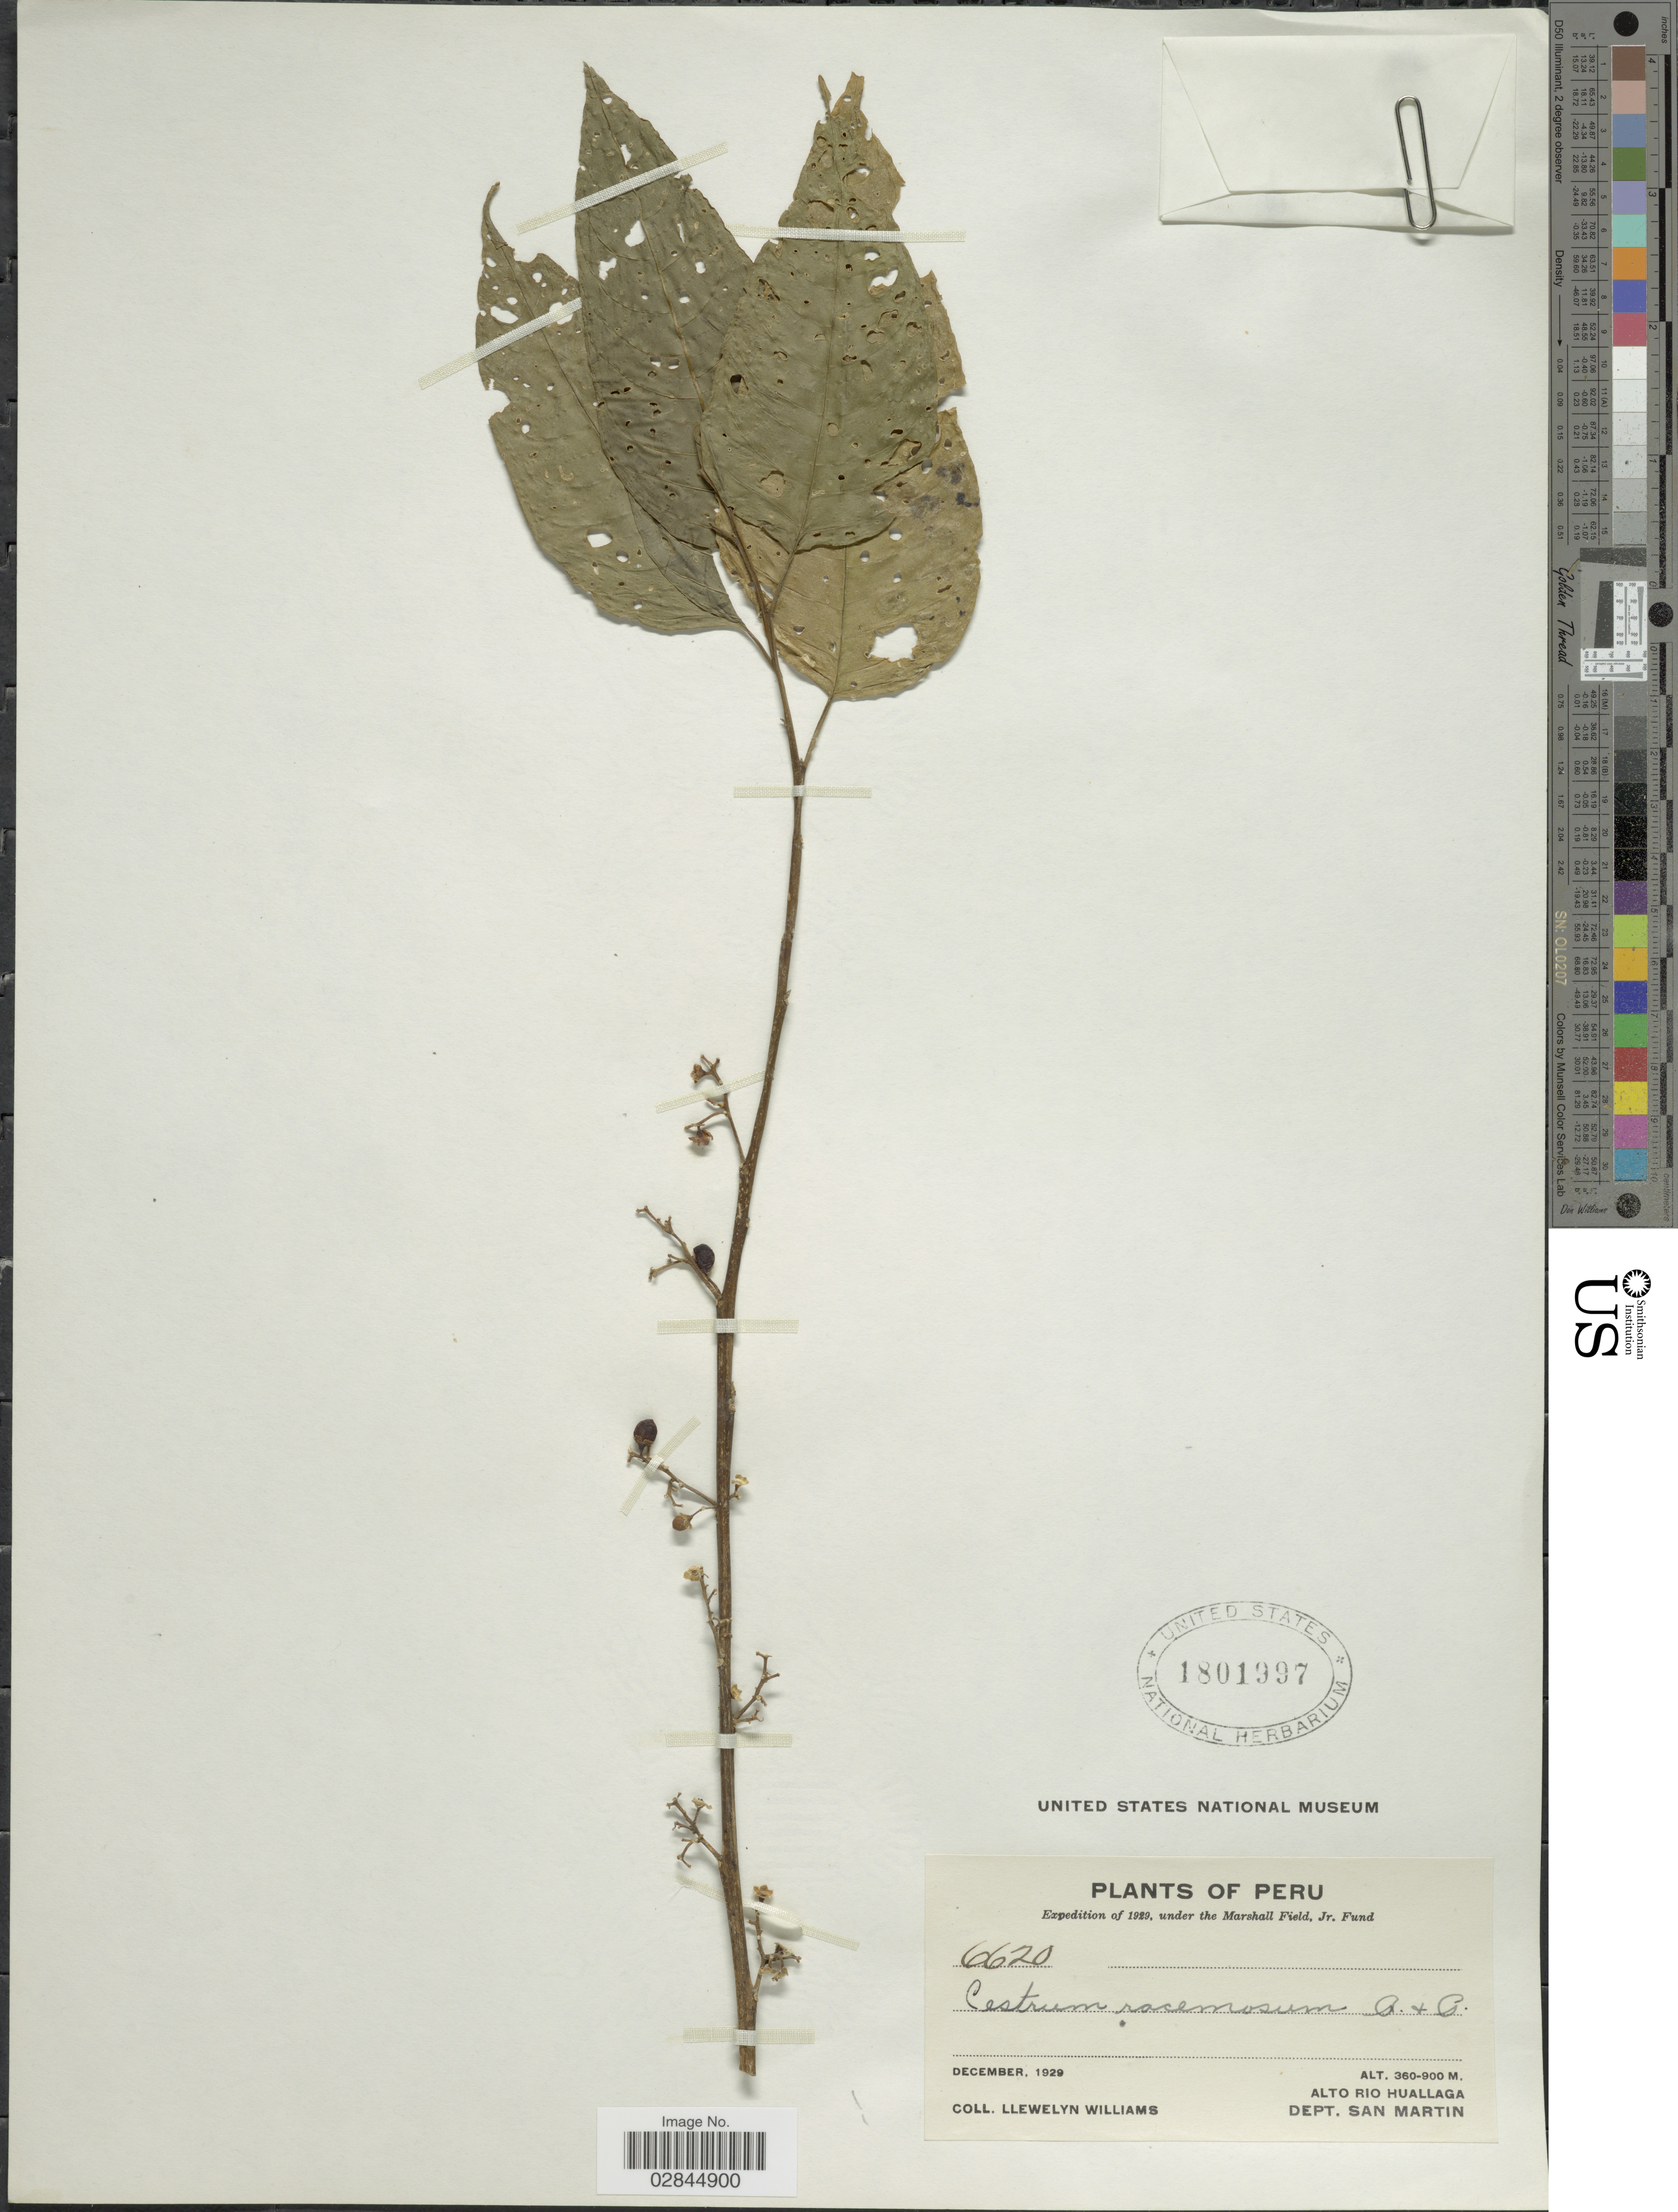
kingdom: Plantae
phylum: Tracheophyta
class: Magnoliopsida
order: Solanales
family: Solanaceae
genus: Cestrum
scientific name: Cestrum racemosum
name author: Ruiz & Pav.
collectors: Ll. Williams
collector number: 6620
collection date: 1929-12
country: Peru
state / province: San Martín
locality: Alto Rio Huallaga. Dept. San Martin.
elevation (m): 360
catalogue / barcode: US 1801997